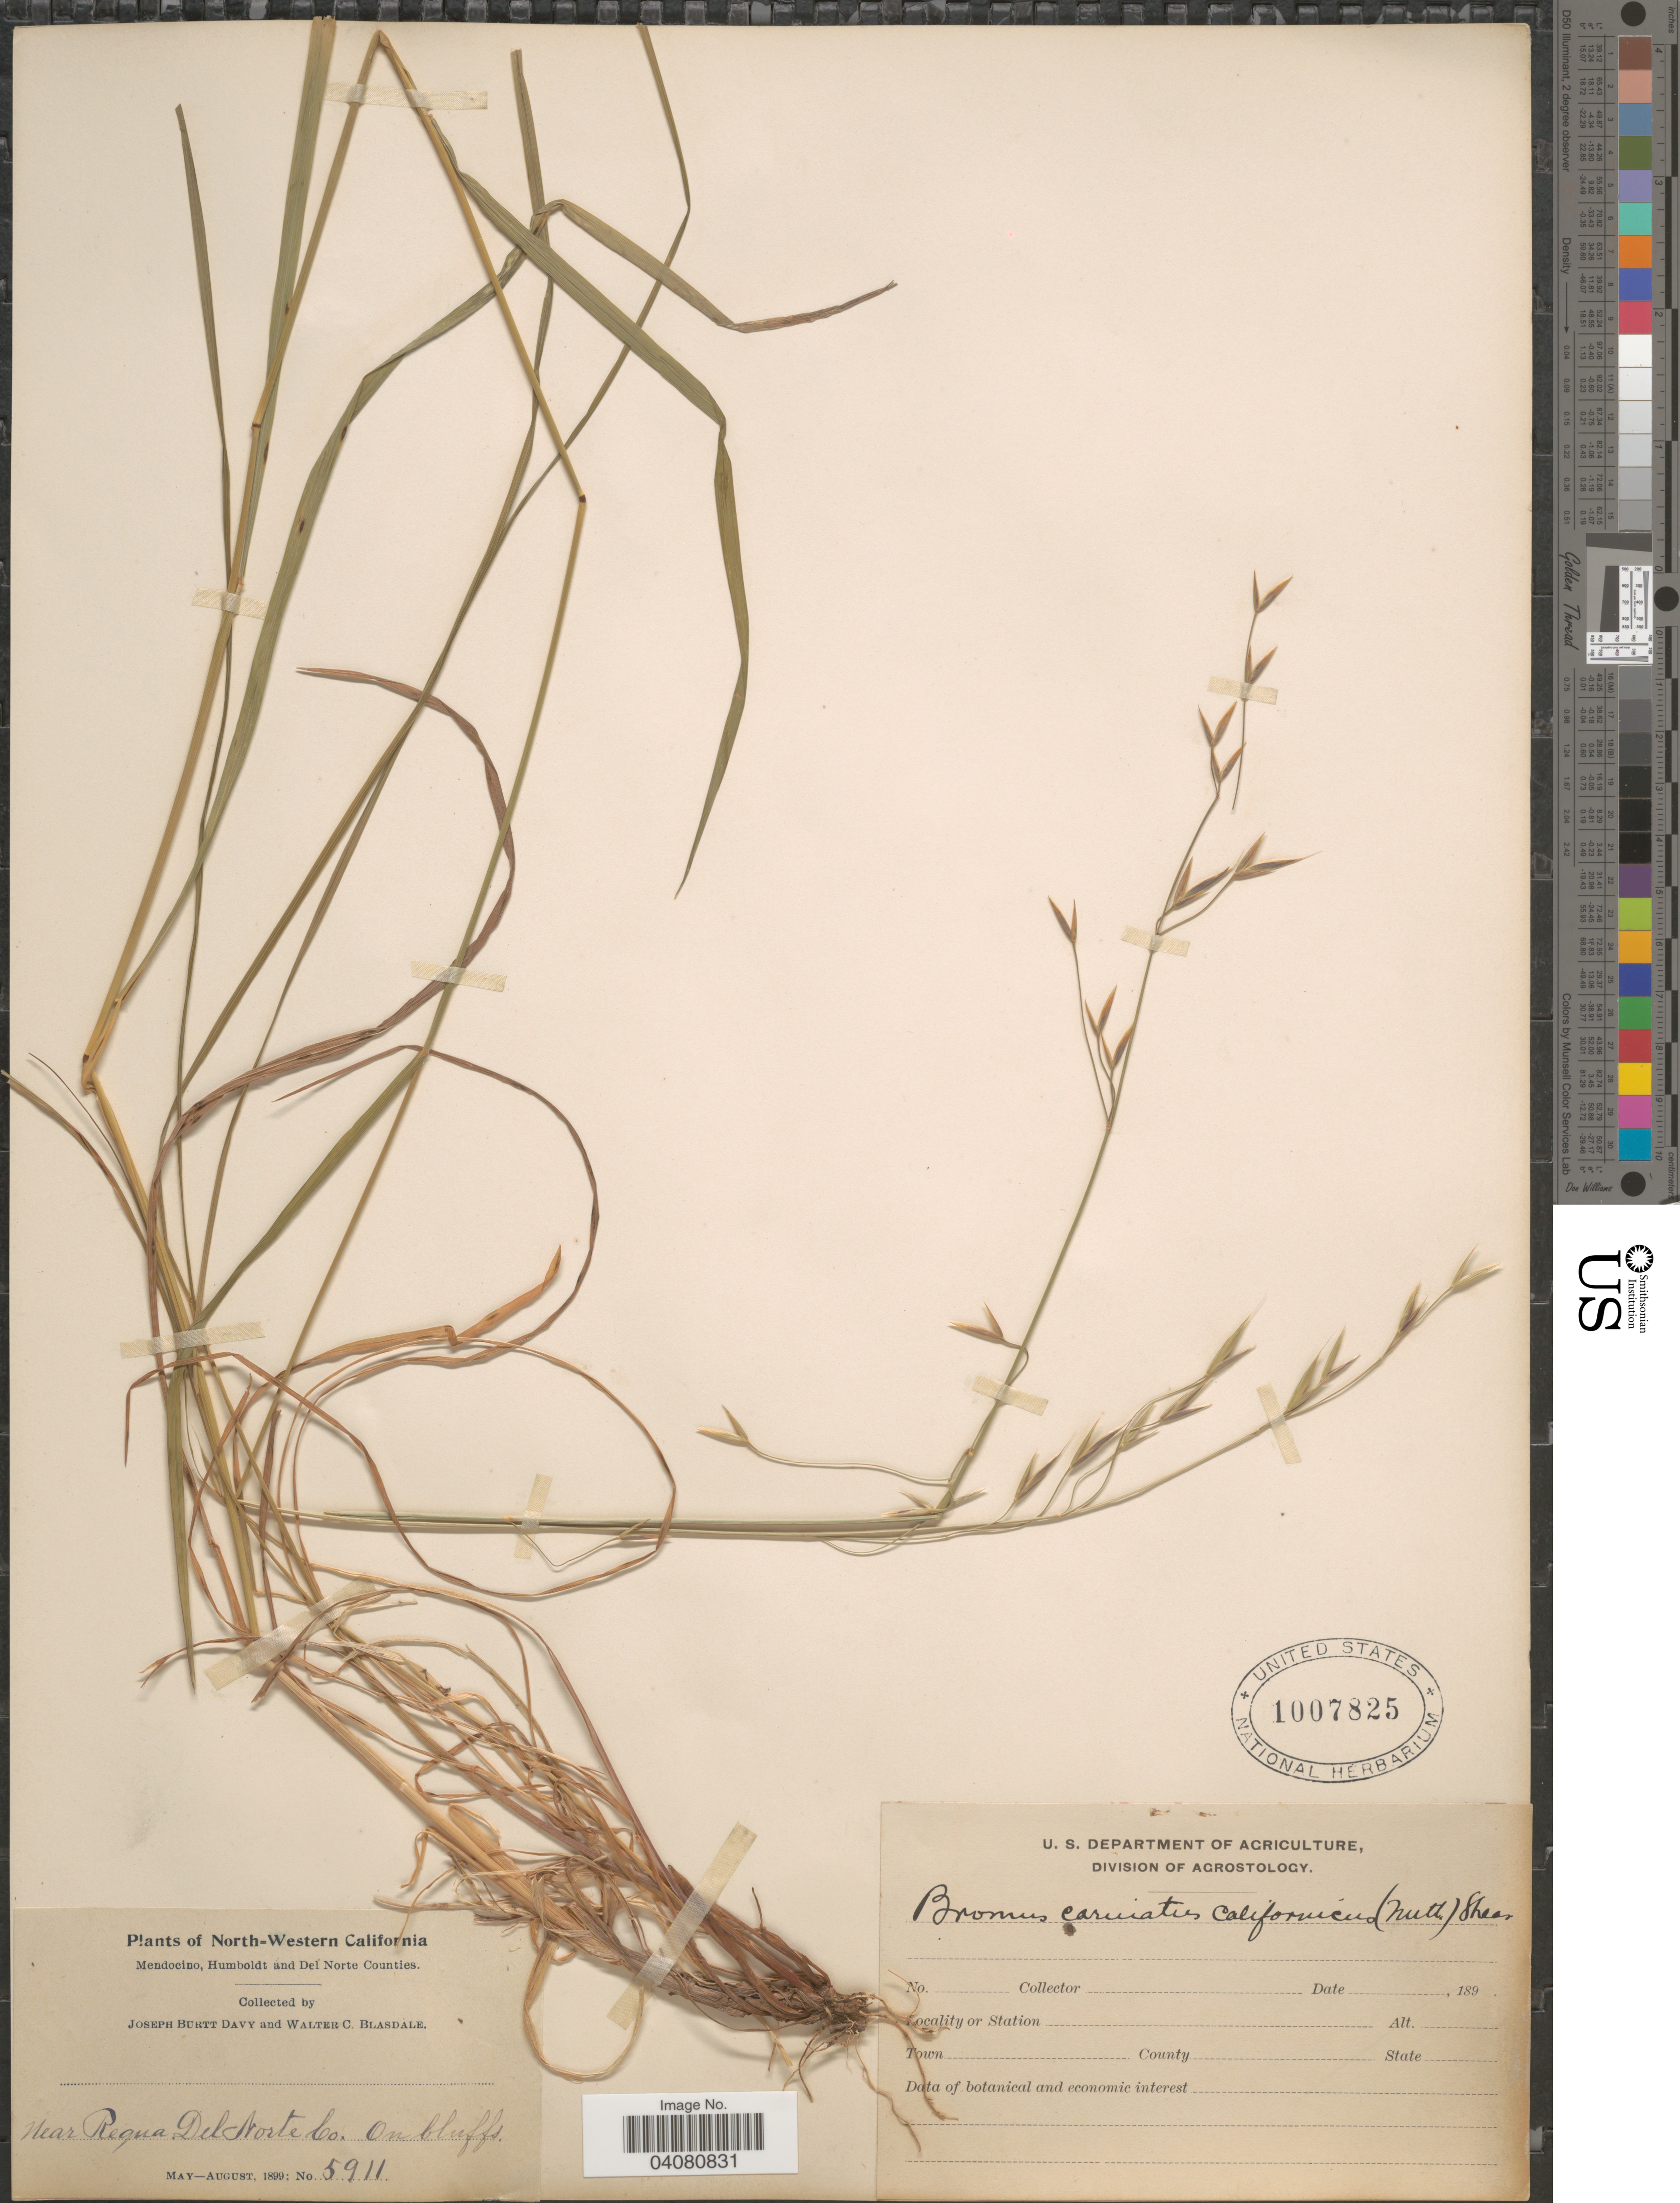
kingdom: Plantae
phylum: Tracheophyta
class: Liliopsida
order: Poales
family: Poaceae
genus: Bromus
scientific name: Bromus carinatus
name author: Hook. & Arn.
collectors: J. Burtt Davy & W. Blasdale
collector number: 5911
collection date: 1899-05/1899-08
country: United States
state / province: California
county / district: Del Norte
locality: North-Western California. Near Regua. Del Norte Co. On bluffs.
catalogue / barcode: US 1007825